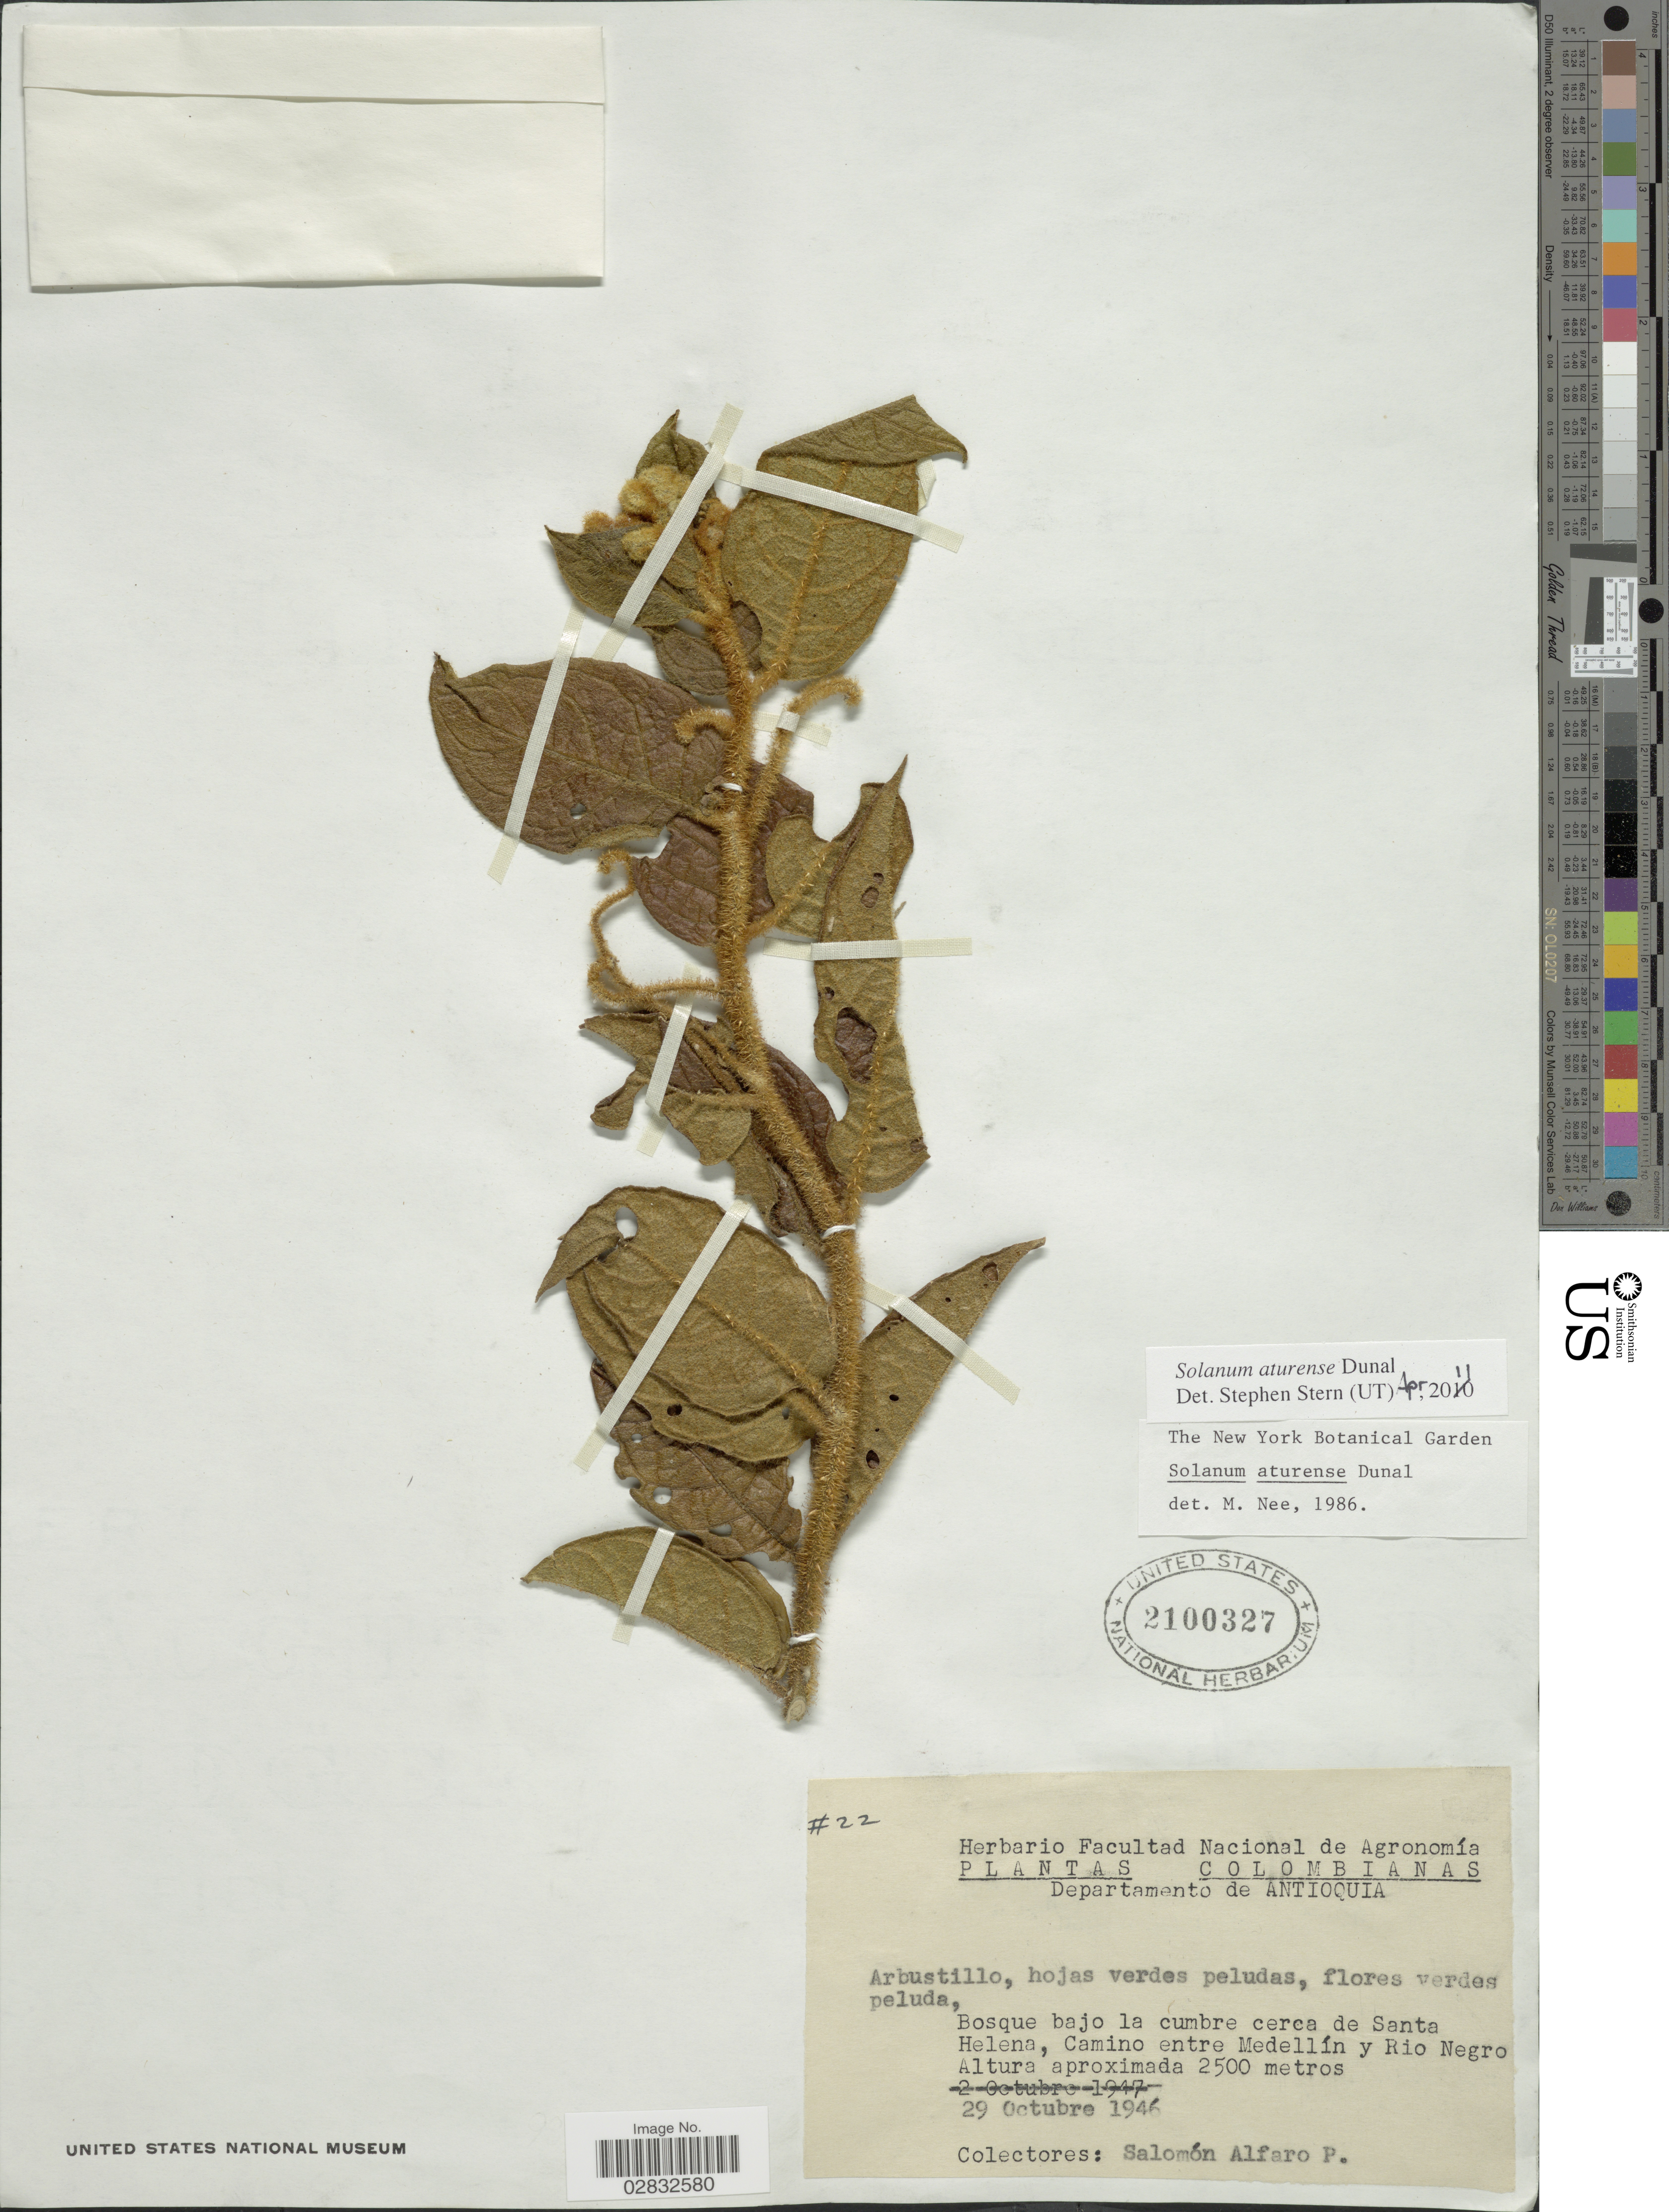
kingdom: Plantae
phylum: Tracheophyta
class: Magnoliopsida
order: Solanales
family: Solanaceae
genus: Solanum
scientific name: Solanum aturense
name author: Humb. & Bonpl. ex Dunal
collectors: S. Alfaro P.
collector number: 22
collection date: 1946-10-29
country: Colombia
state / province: Antioquia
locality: Departamento de Antioquia, Bosque bajo la cumbre cerca de Santa Helena, Camino entre Medellín y Rio Negro.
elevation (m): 2500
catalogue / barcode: US 2100327